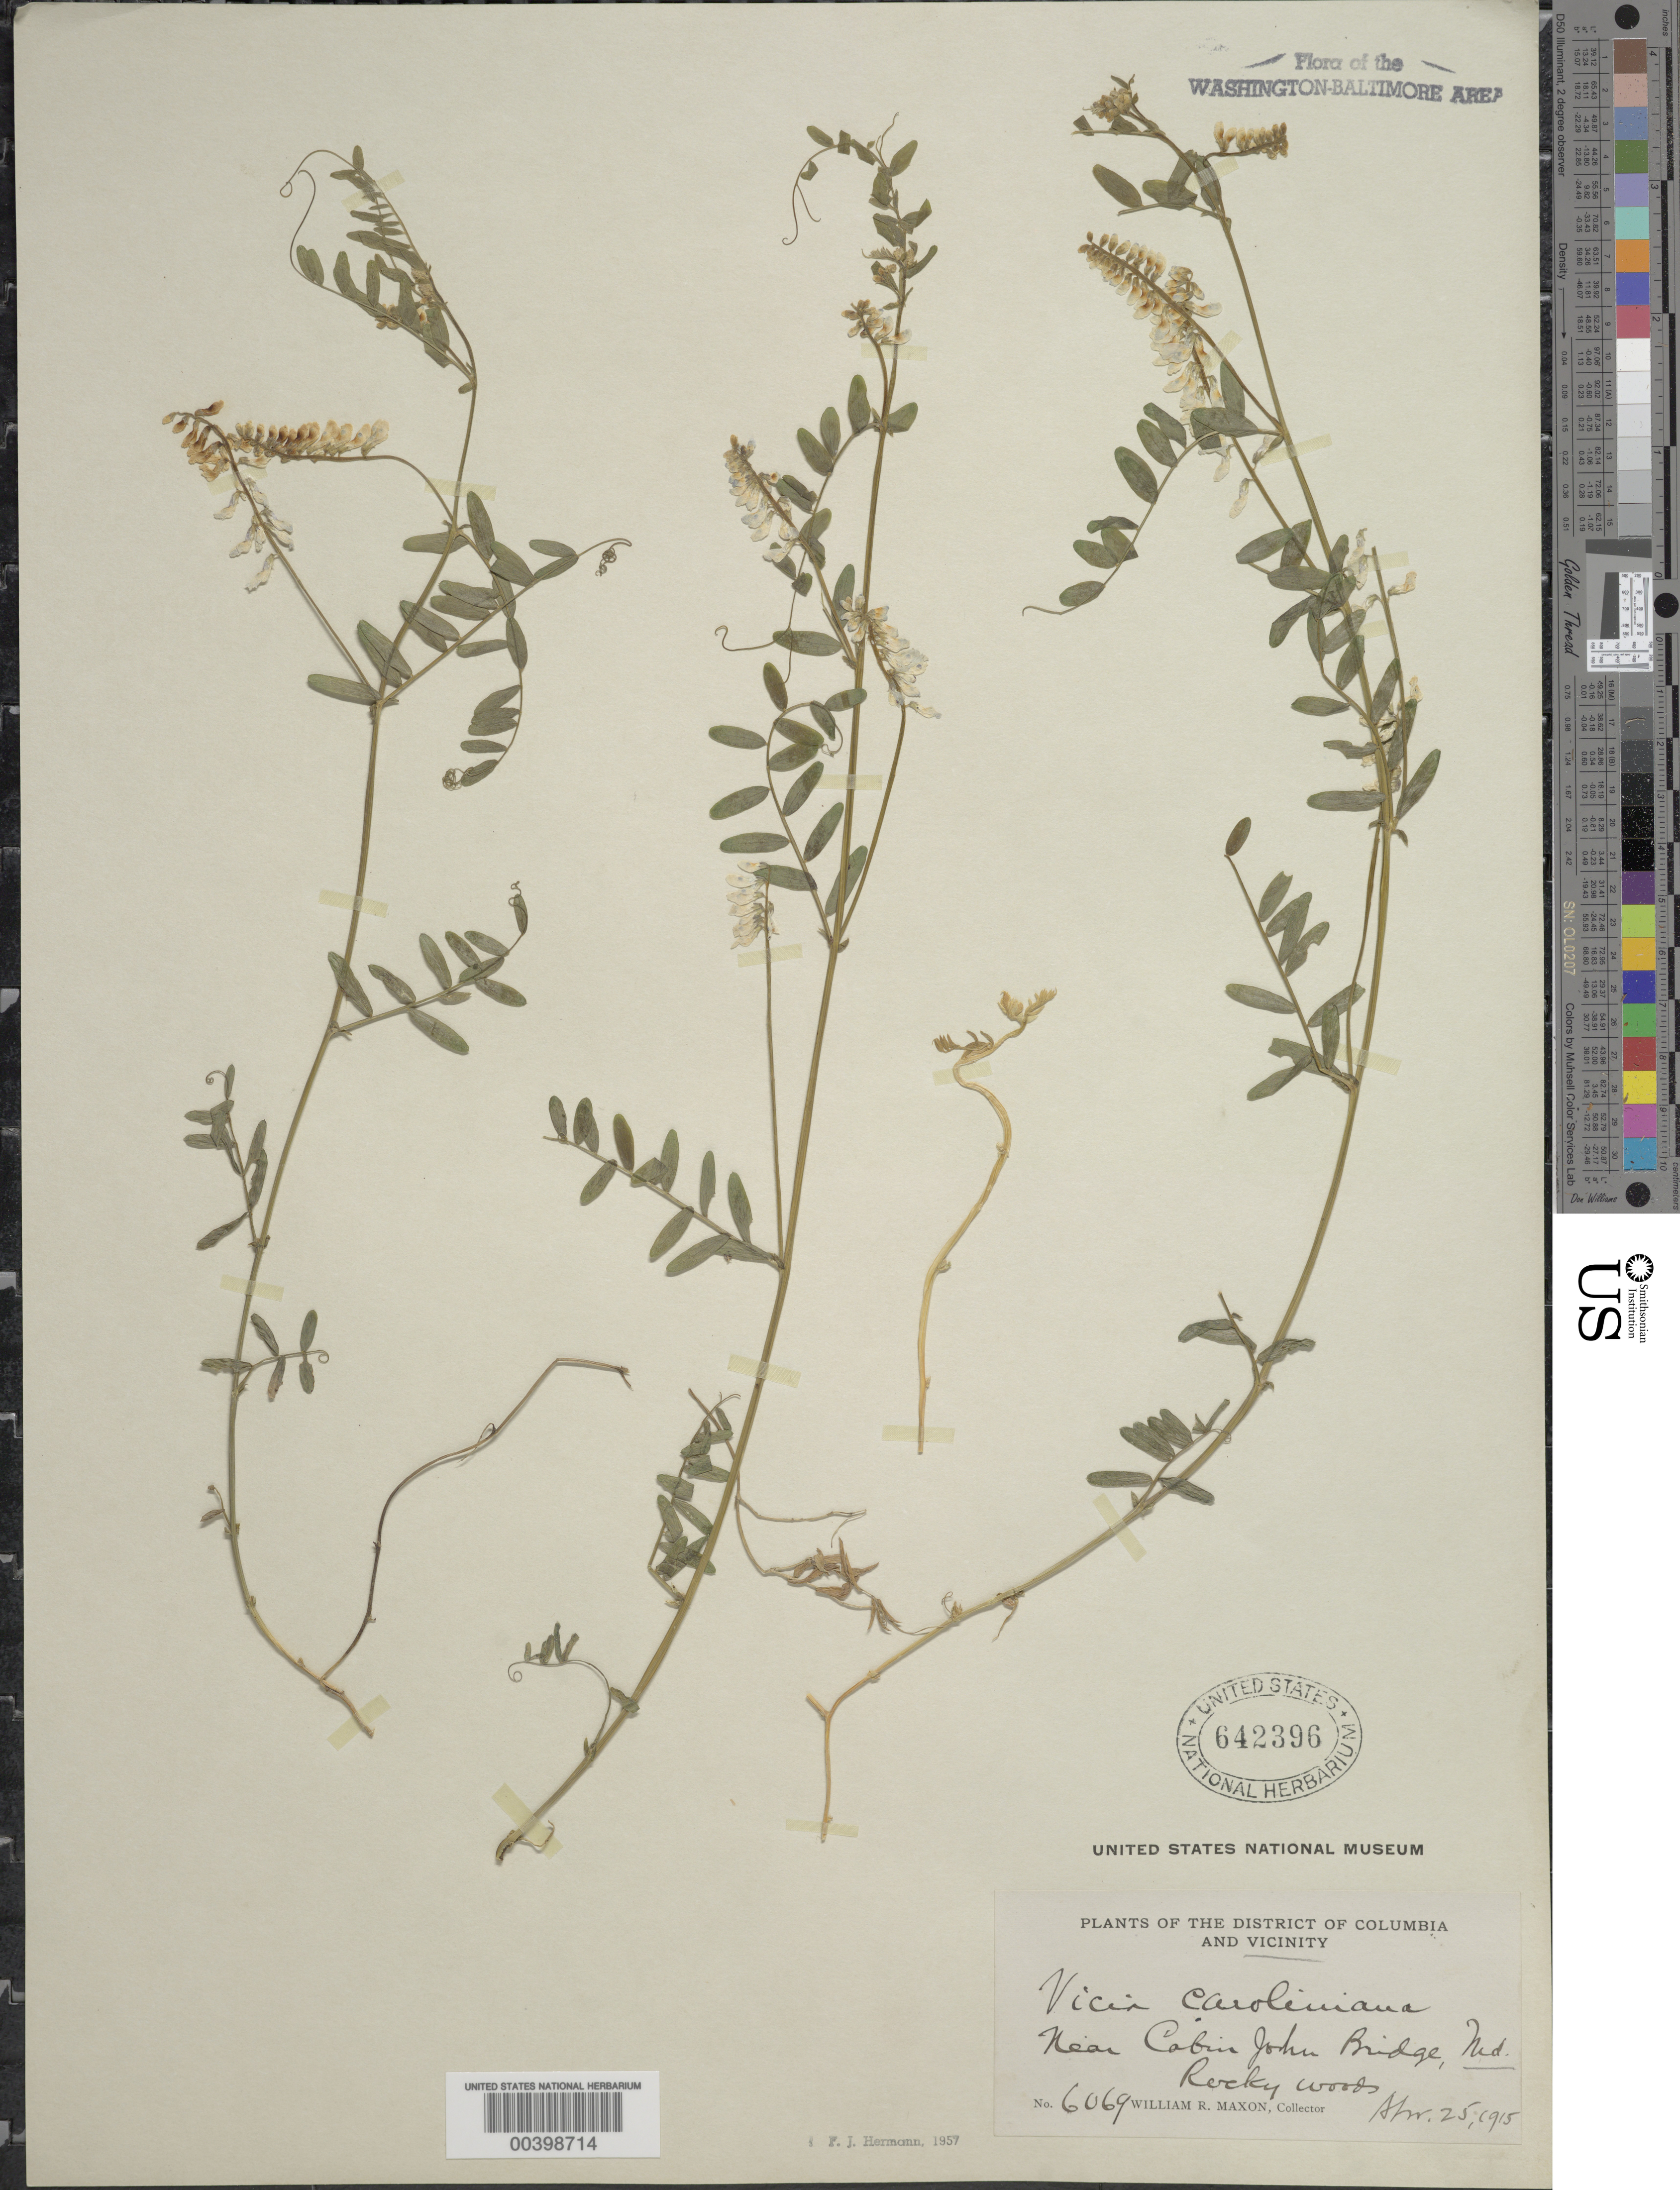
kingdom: Plantae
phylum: Tracheophyta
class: Magnoliopsida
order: Fabales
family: Fabaceae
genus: Vicia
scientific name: Vicia caroliniana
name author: Walter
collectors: W. R. Maxon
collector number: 6069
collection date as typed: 25 Apr 1915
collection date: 1915-04-25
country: United States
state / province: Maryland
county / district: Montgomery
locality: Near Cabin John Bridge C. & O. Canal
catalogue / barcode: US 642396